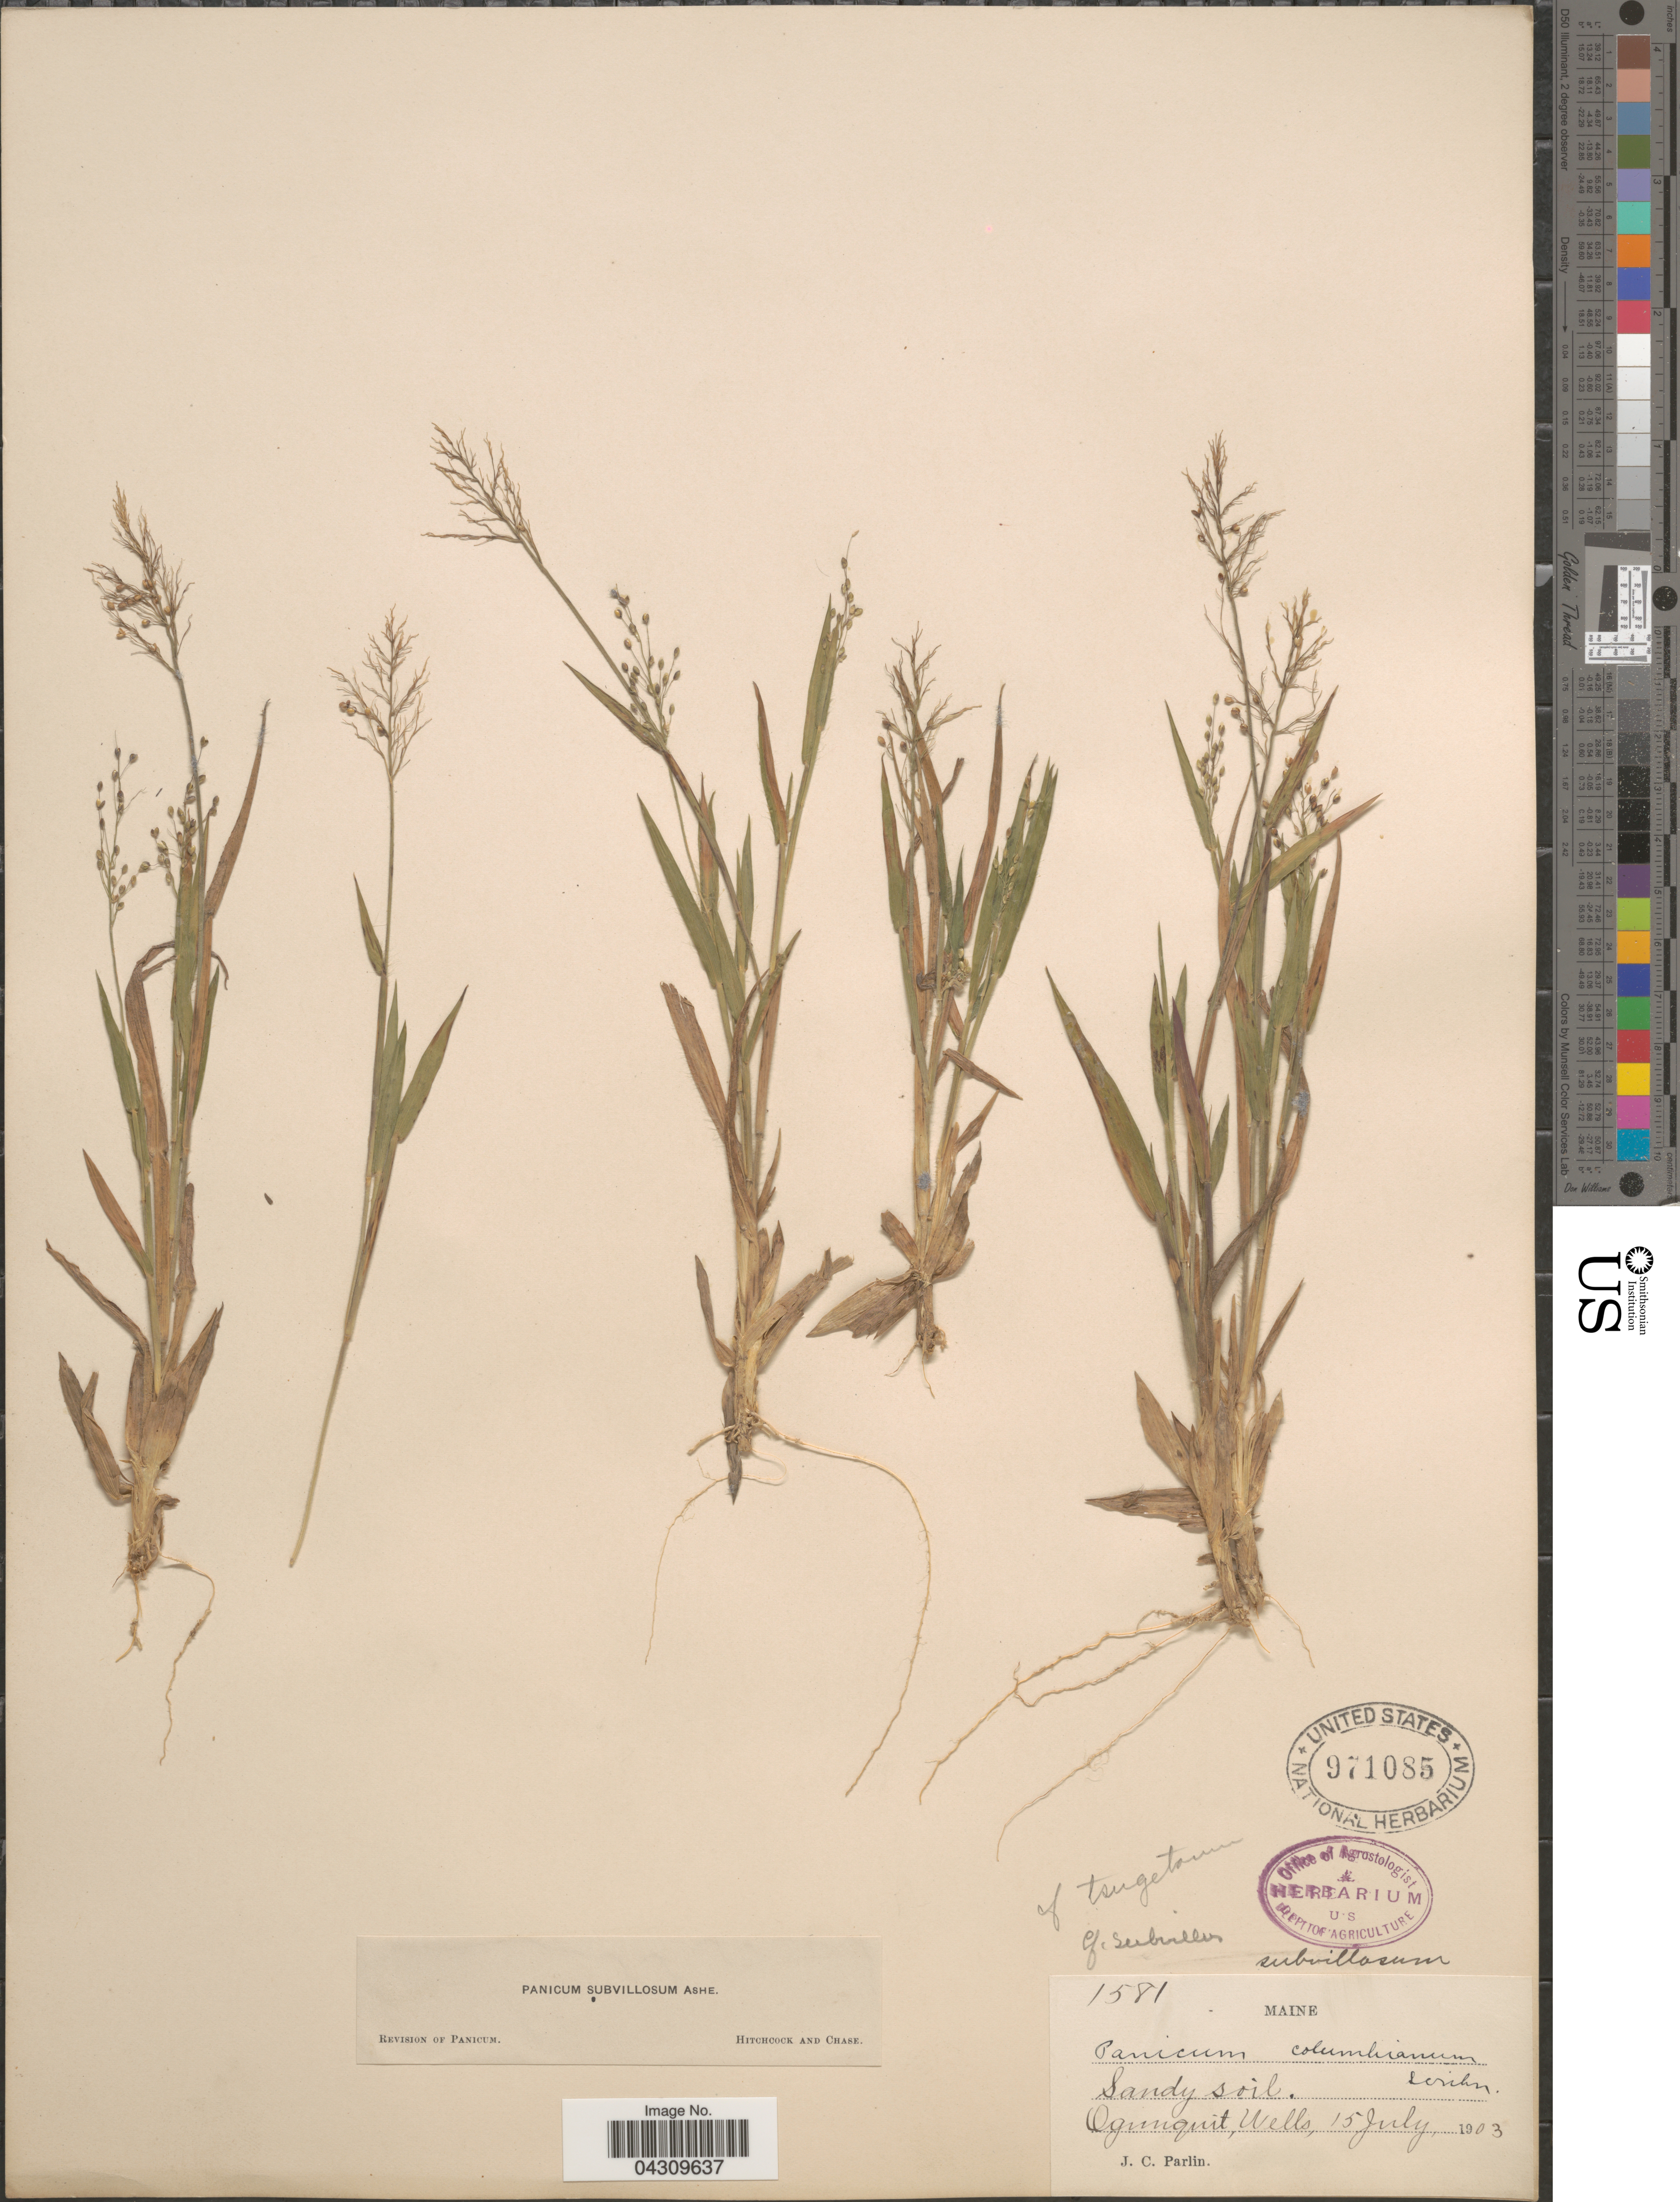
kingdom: Plantae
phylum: Tracheophyta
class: Liliopsida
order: Poales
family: Poaceae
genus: Dichanthelium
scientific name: Dichanthelium acuminatum var. acuminatum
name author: (Sw.) Gould & C.A. Clark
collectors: J. Parlin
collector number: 1581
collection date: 1903-07-15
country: United States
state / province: Maine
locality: Ogimquit, Wells.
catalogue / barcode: US 971085